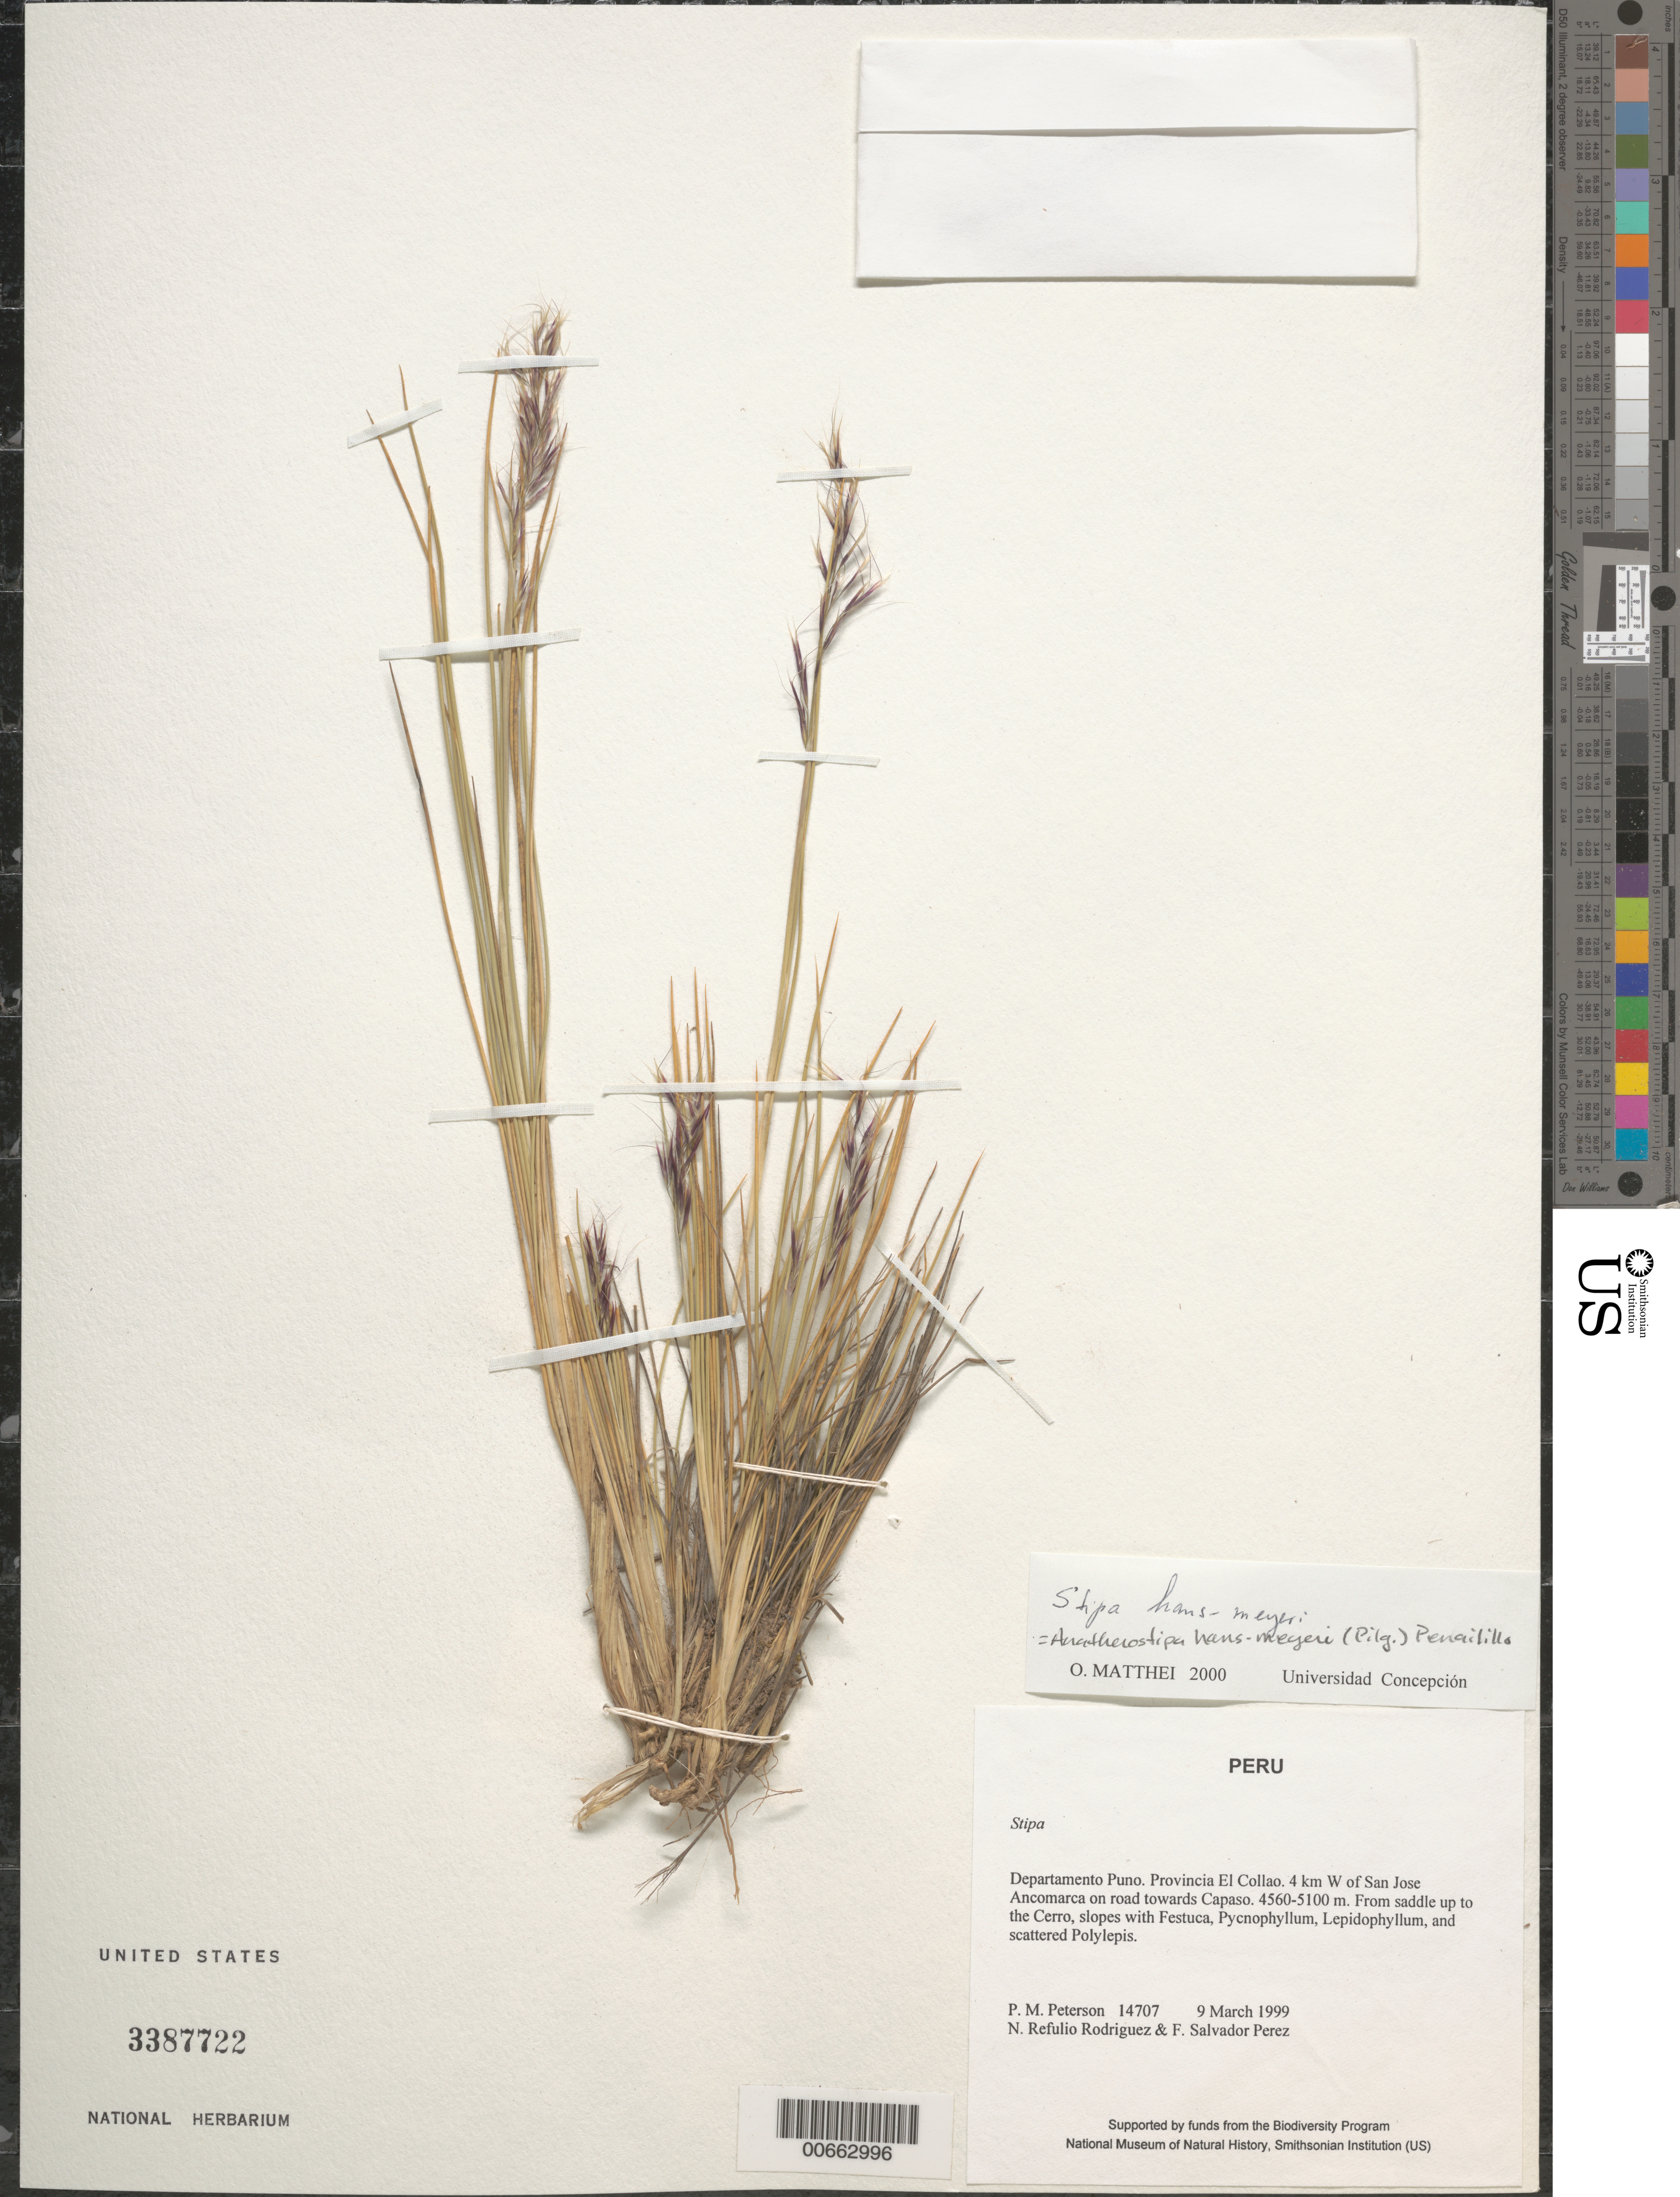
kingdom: Plantae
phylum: Tracheophyta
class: Liliopsida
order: Poales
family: Poaceae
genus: Anatherostipa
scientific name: Anatherostipa hans-meyeri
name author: (Pilg.) Peñailillo B.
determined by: Matthei, O. R.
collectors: P. M. Peterson, N. Refulio-Rodríguez & F. Salvador Perez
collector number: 14707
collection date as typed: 09 Mar 1999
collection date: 1999-03-09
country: Peru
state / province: Puno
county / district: El Collao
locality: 4 km W of San Jose Ancomarca on road towards Capaso.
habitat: From saddle up to the Cerro, slopes with Festuca, Pycnophyllum, Lepidophyllum and scattered Polylepis.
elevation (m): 4560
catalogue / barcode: US 3387722